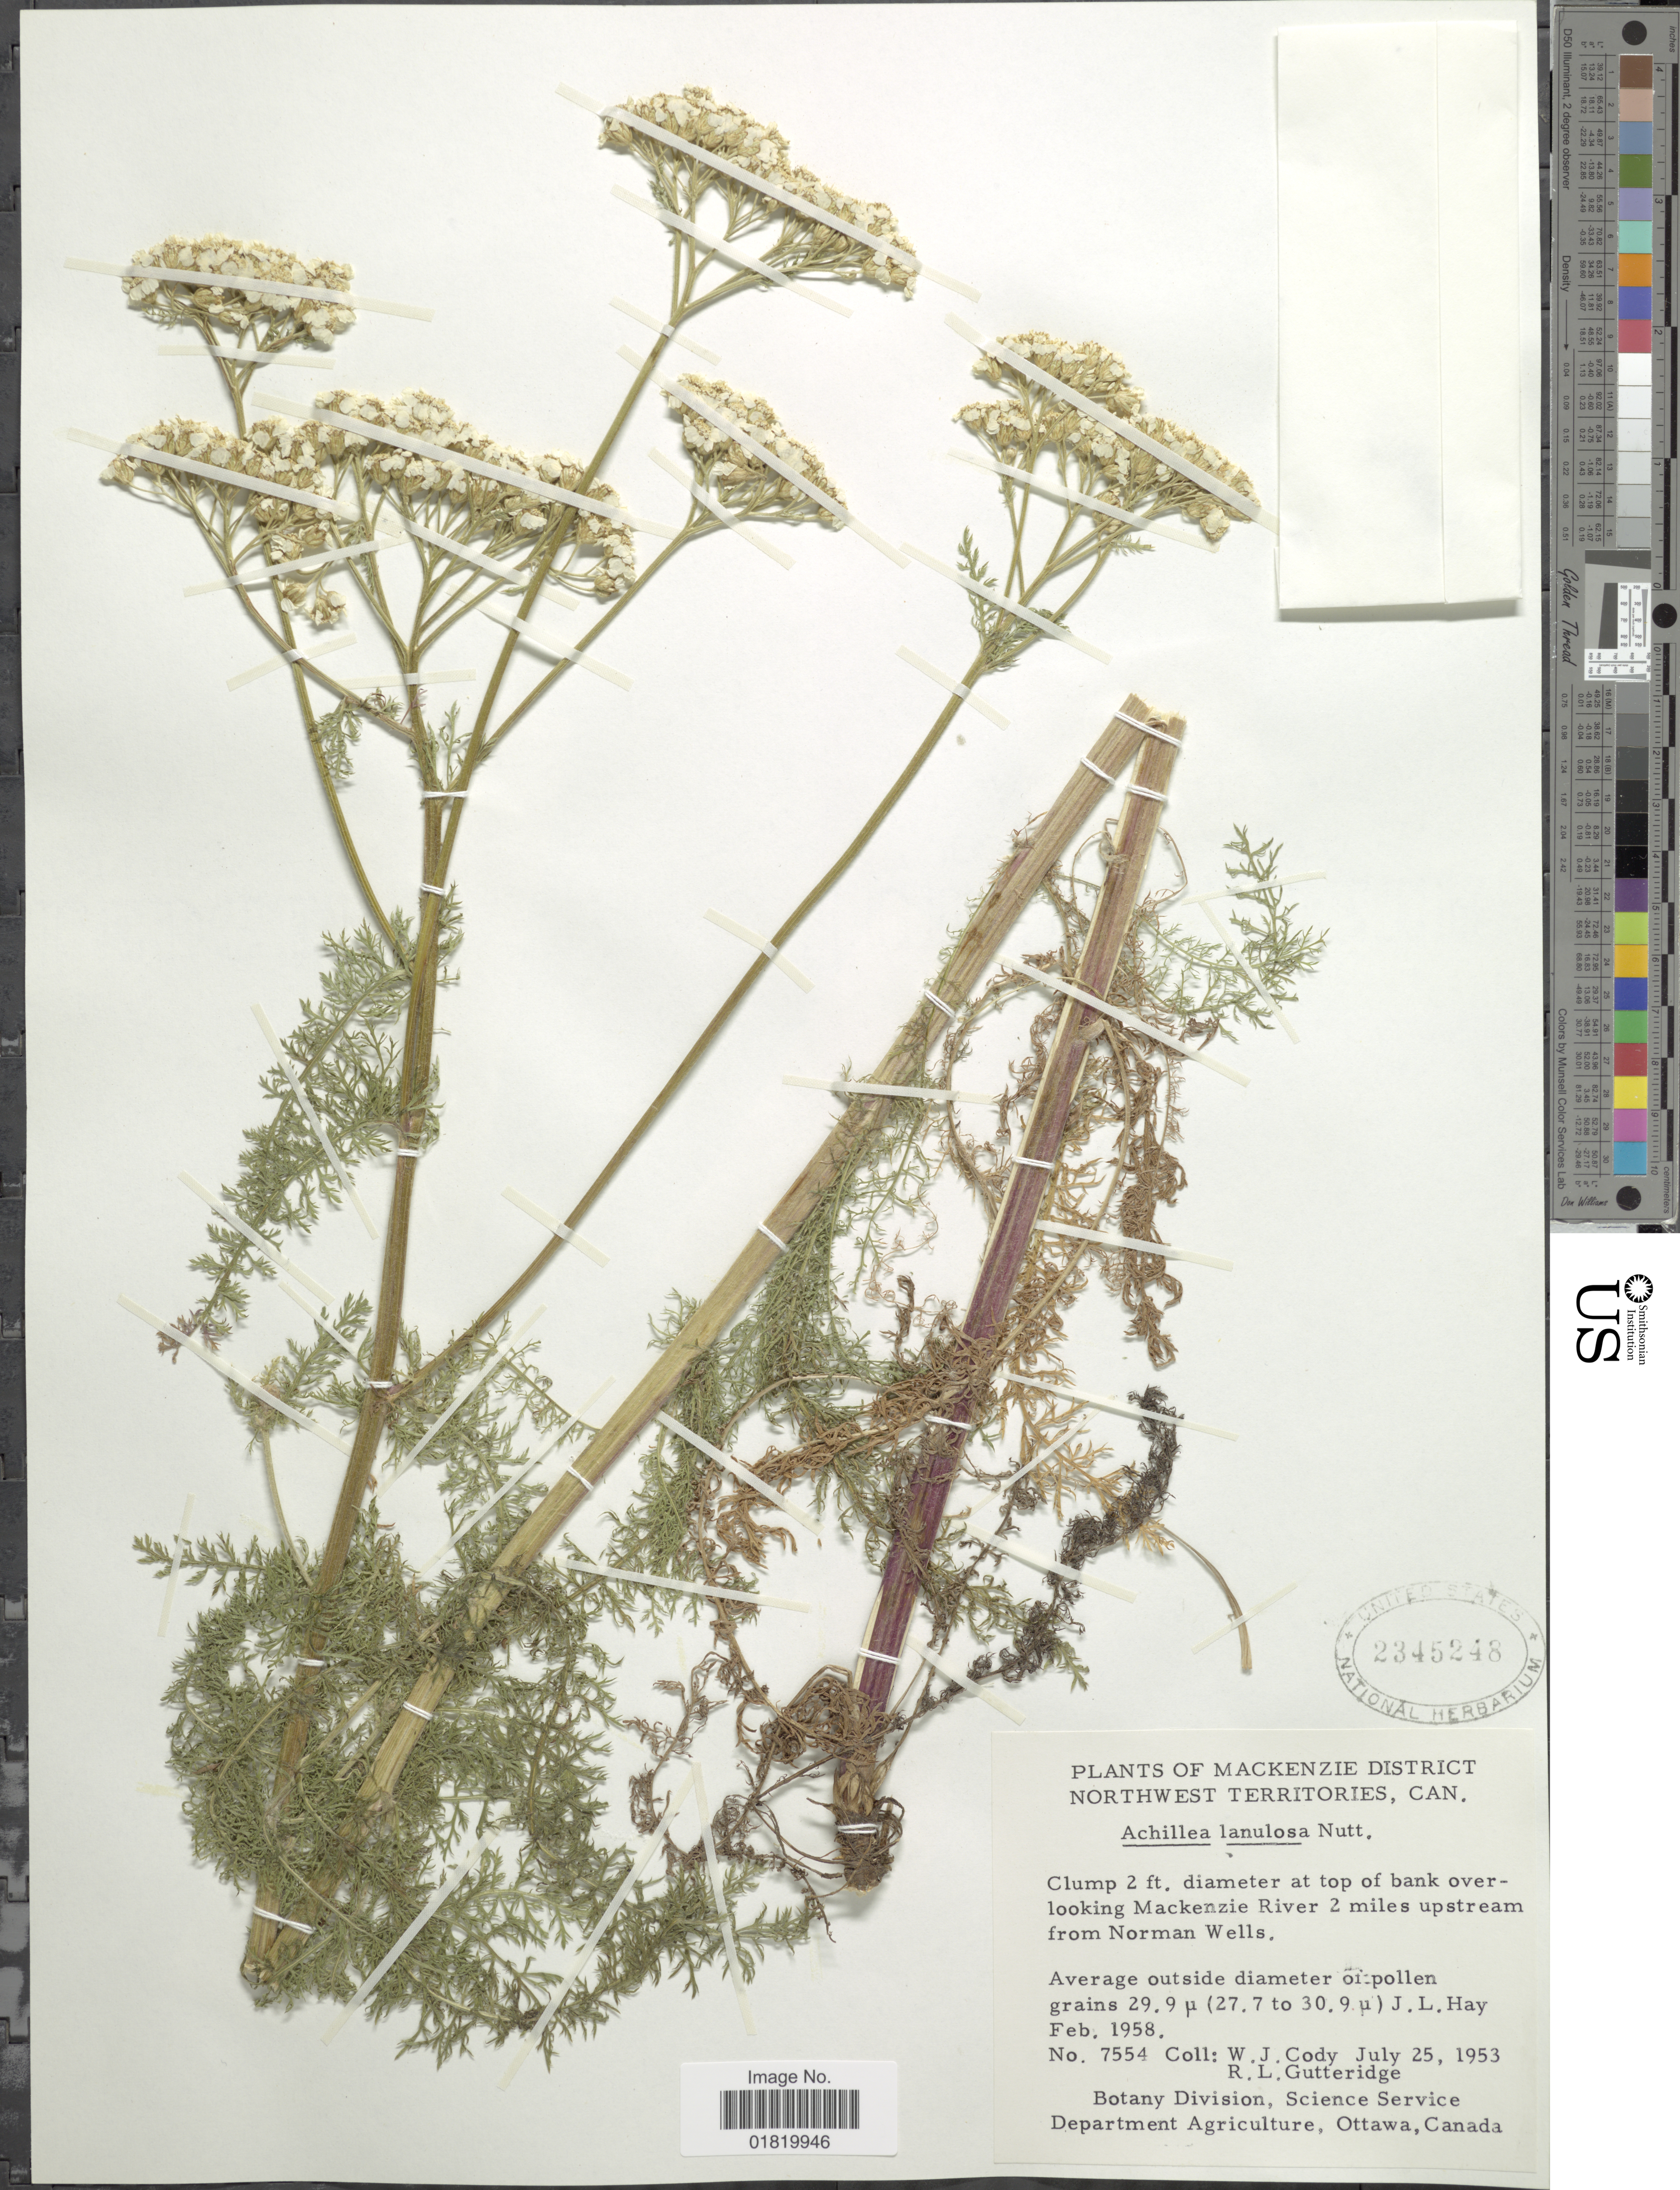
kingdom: Plantae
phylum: Tracheophyta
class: Magnoliopsida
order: Asterales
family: Asteraceae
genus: Achillea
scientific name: Achillea lanulosa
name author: Nutt.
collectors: W. Cody & R. Gutteridge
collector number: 7554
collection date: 1953-07-25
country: Canada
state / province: Northwest Territories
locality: Mackenzie District. Clump 2 ft. diameter at top of bank overlooking Mackenzie River 2 miles upstream from Norman Wells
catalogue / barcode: US 2345248